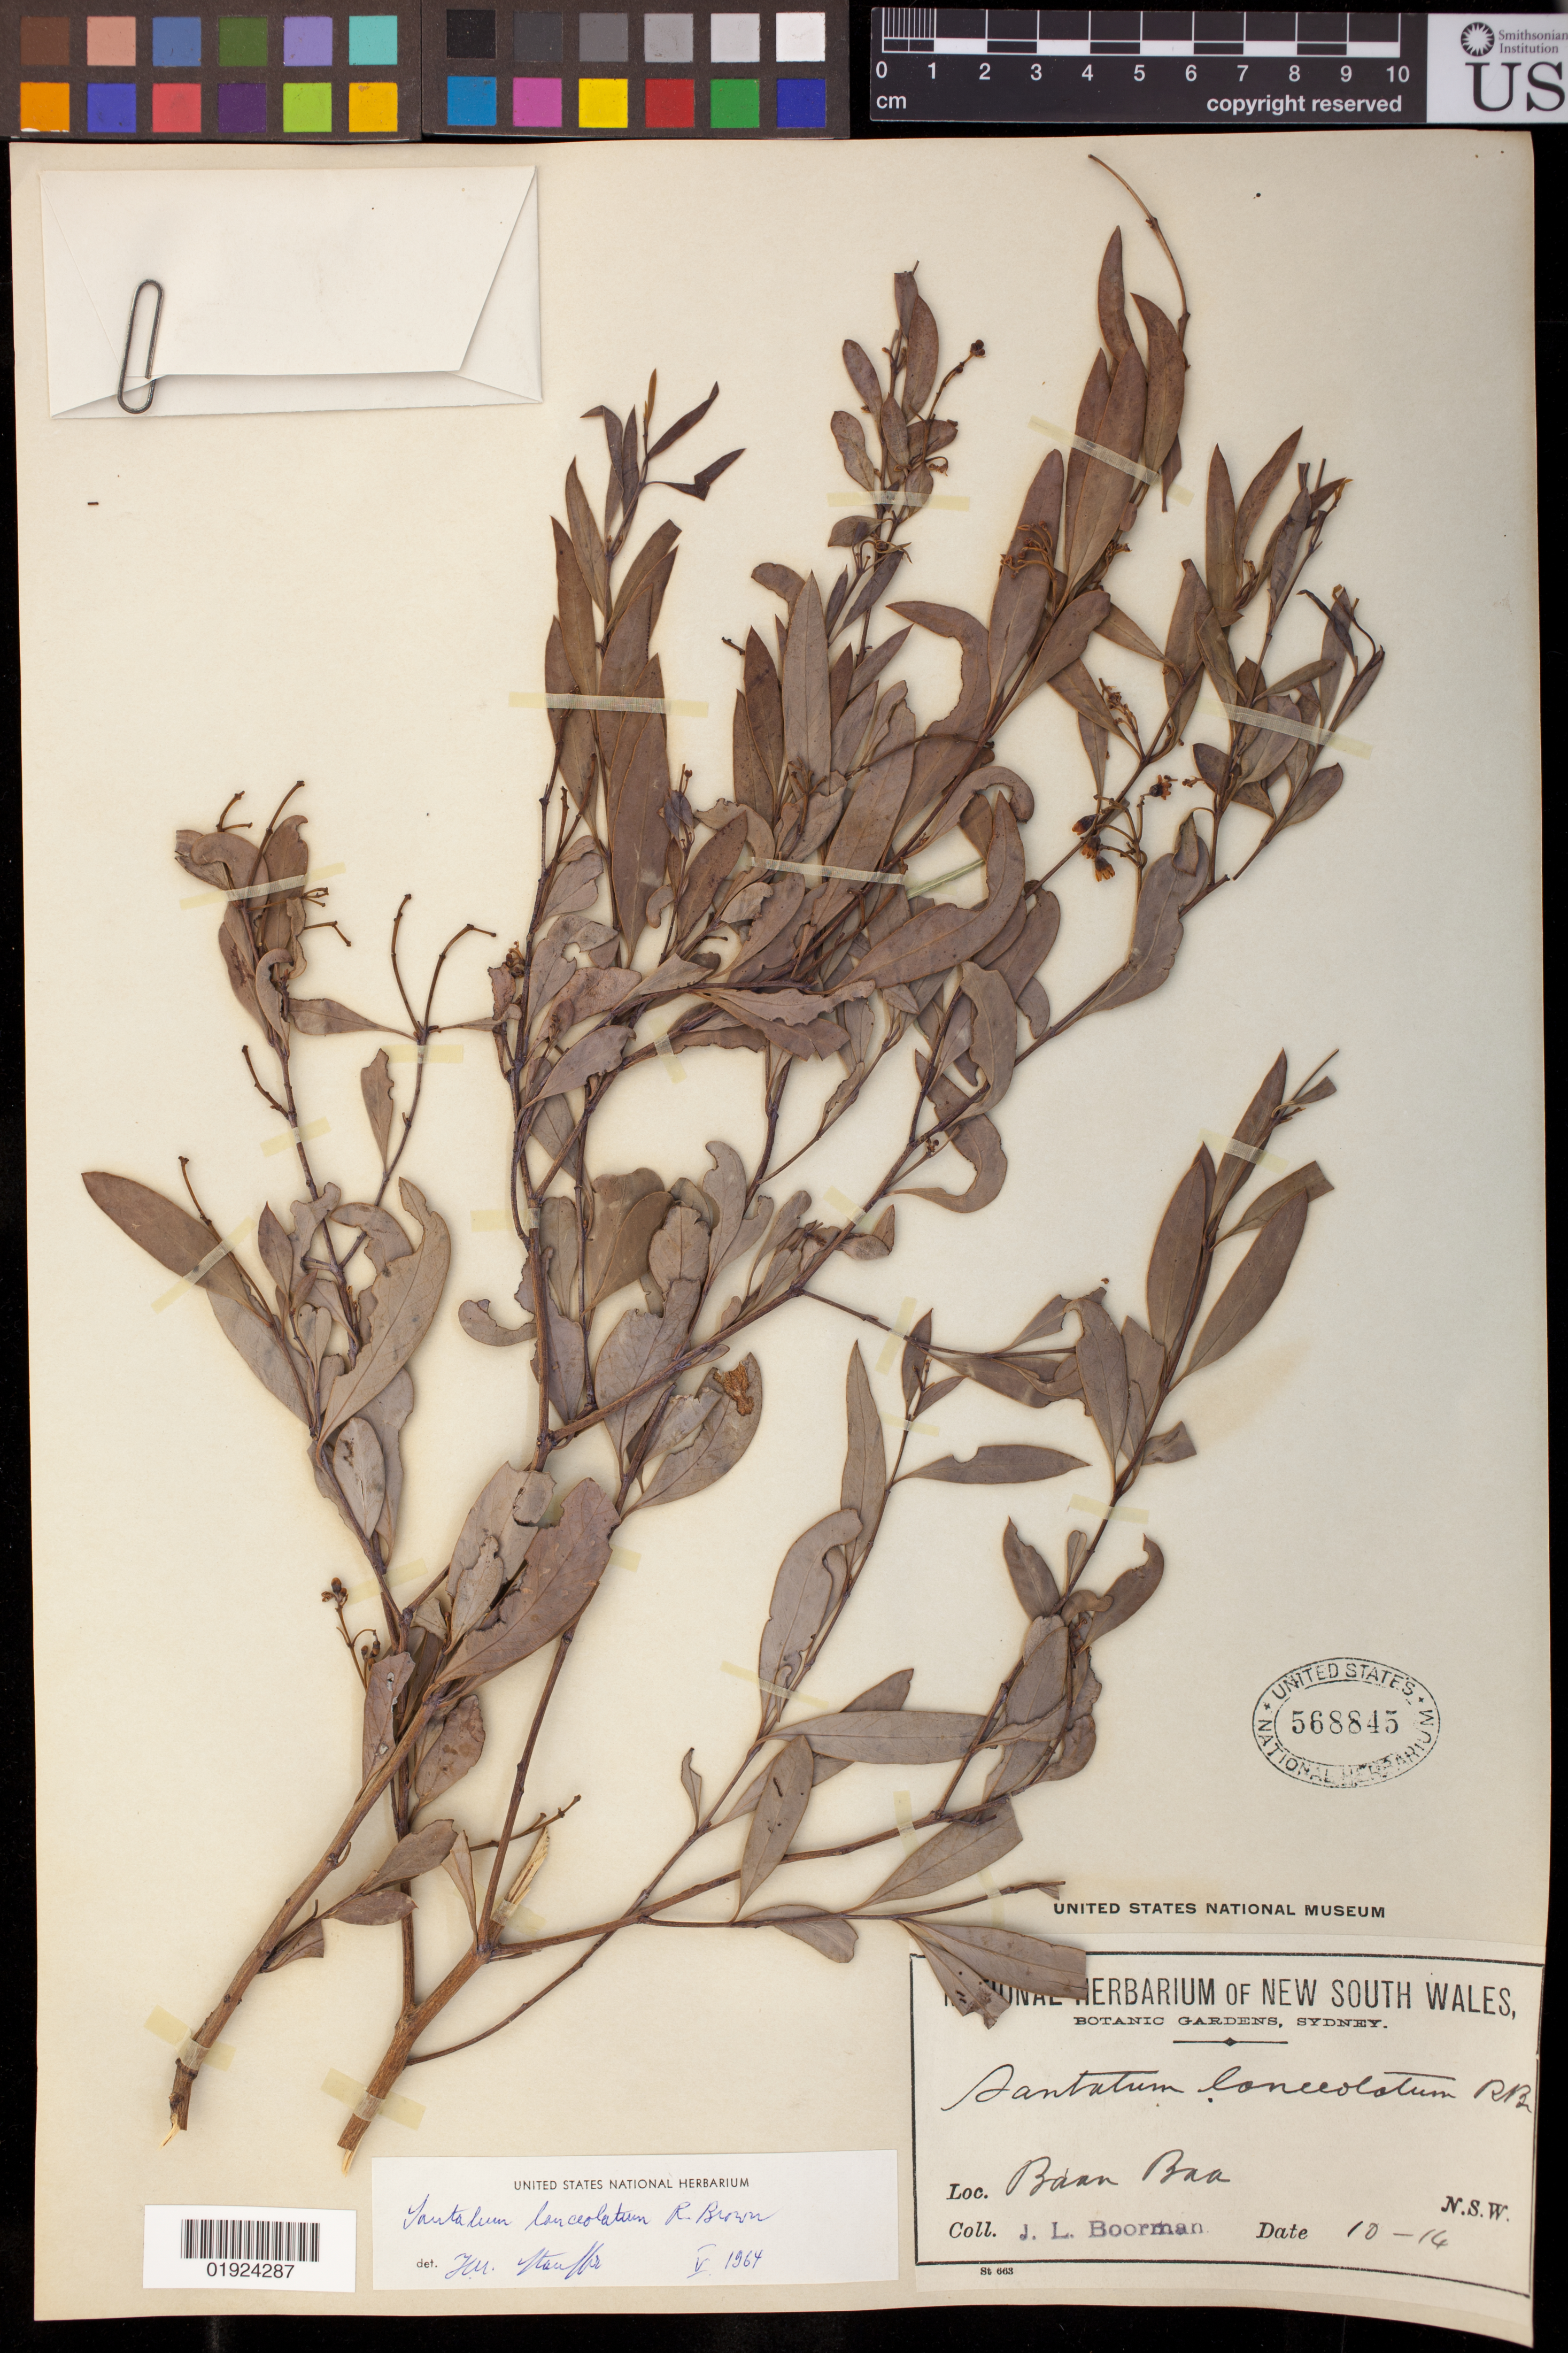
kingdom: Plantae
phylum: Tracheophyta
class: Magnoliopsida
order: Santalales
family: Santalaceae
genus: Santalum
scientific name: Santalum lanceolatum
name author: Schltdl.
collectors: J. Boorman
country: Australia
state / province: New South Wales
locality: Baan Baa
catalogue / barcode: US 568845